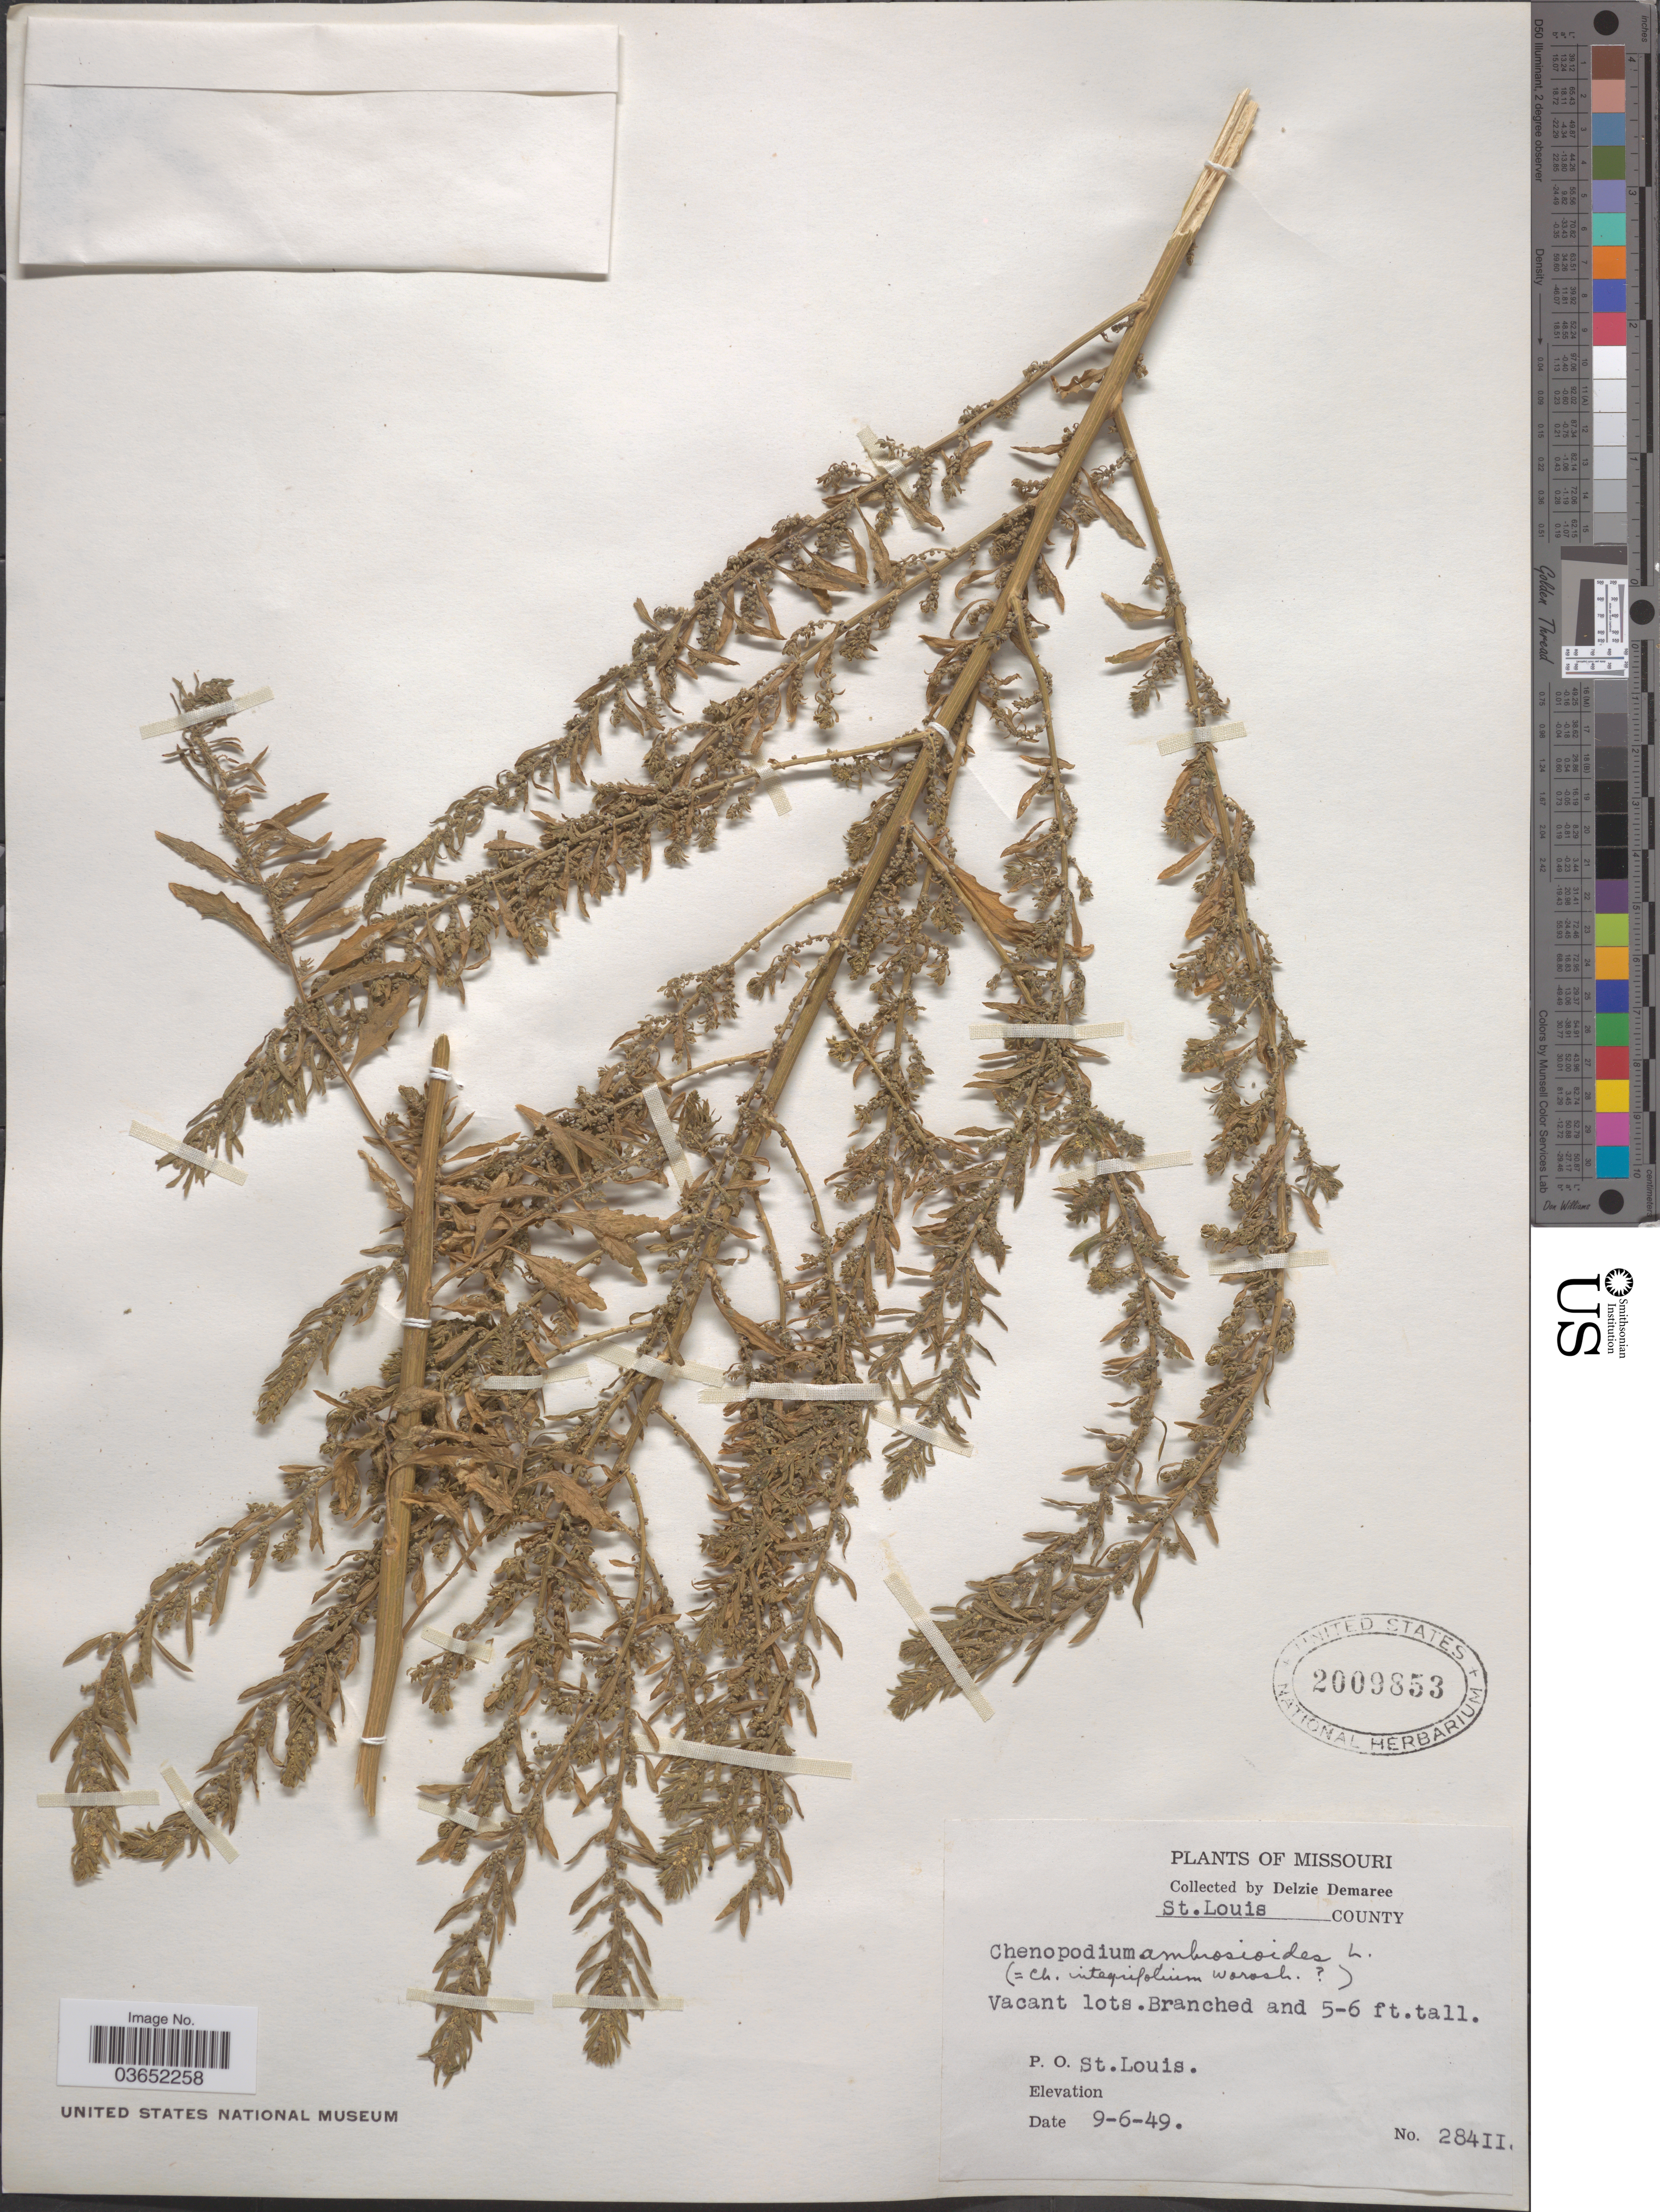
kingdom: Plantae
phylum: Tracheophyta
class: Magnoliopsida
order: Caryophyllales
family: Amaranthaceae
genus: Chenopodium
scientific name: Chenopodium ambrosioides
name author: L.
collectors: D. Demaree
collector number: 28411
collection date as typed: Transcribed d/m/y: 6/9/49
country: United States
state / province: Missouri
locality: St. Louis County. P. O. St. Louis.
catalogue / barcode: US 2009853